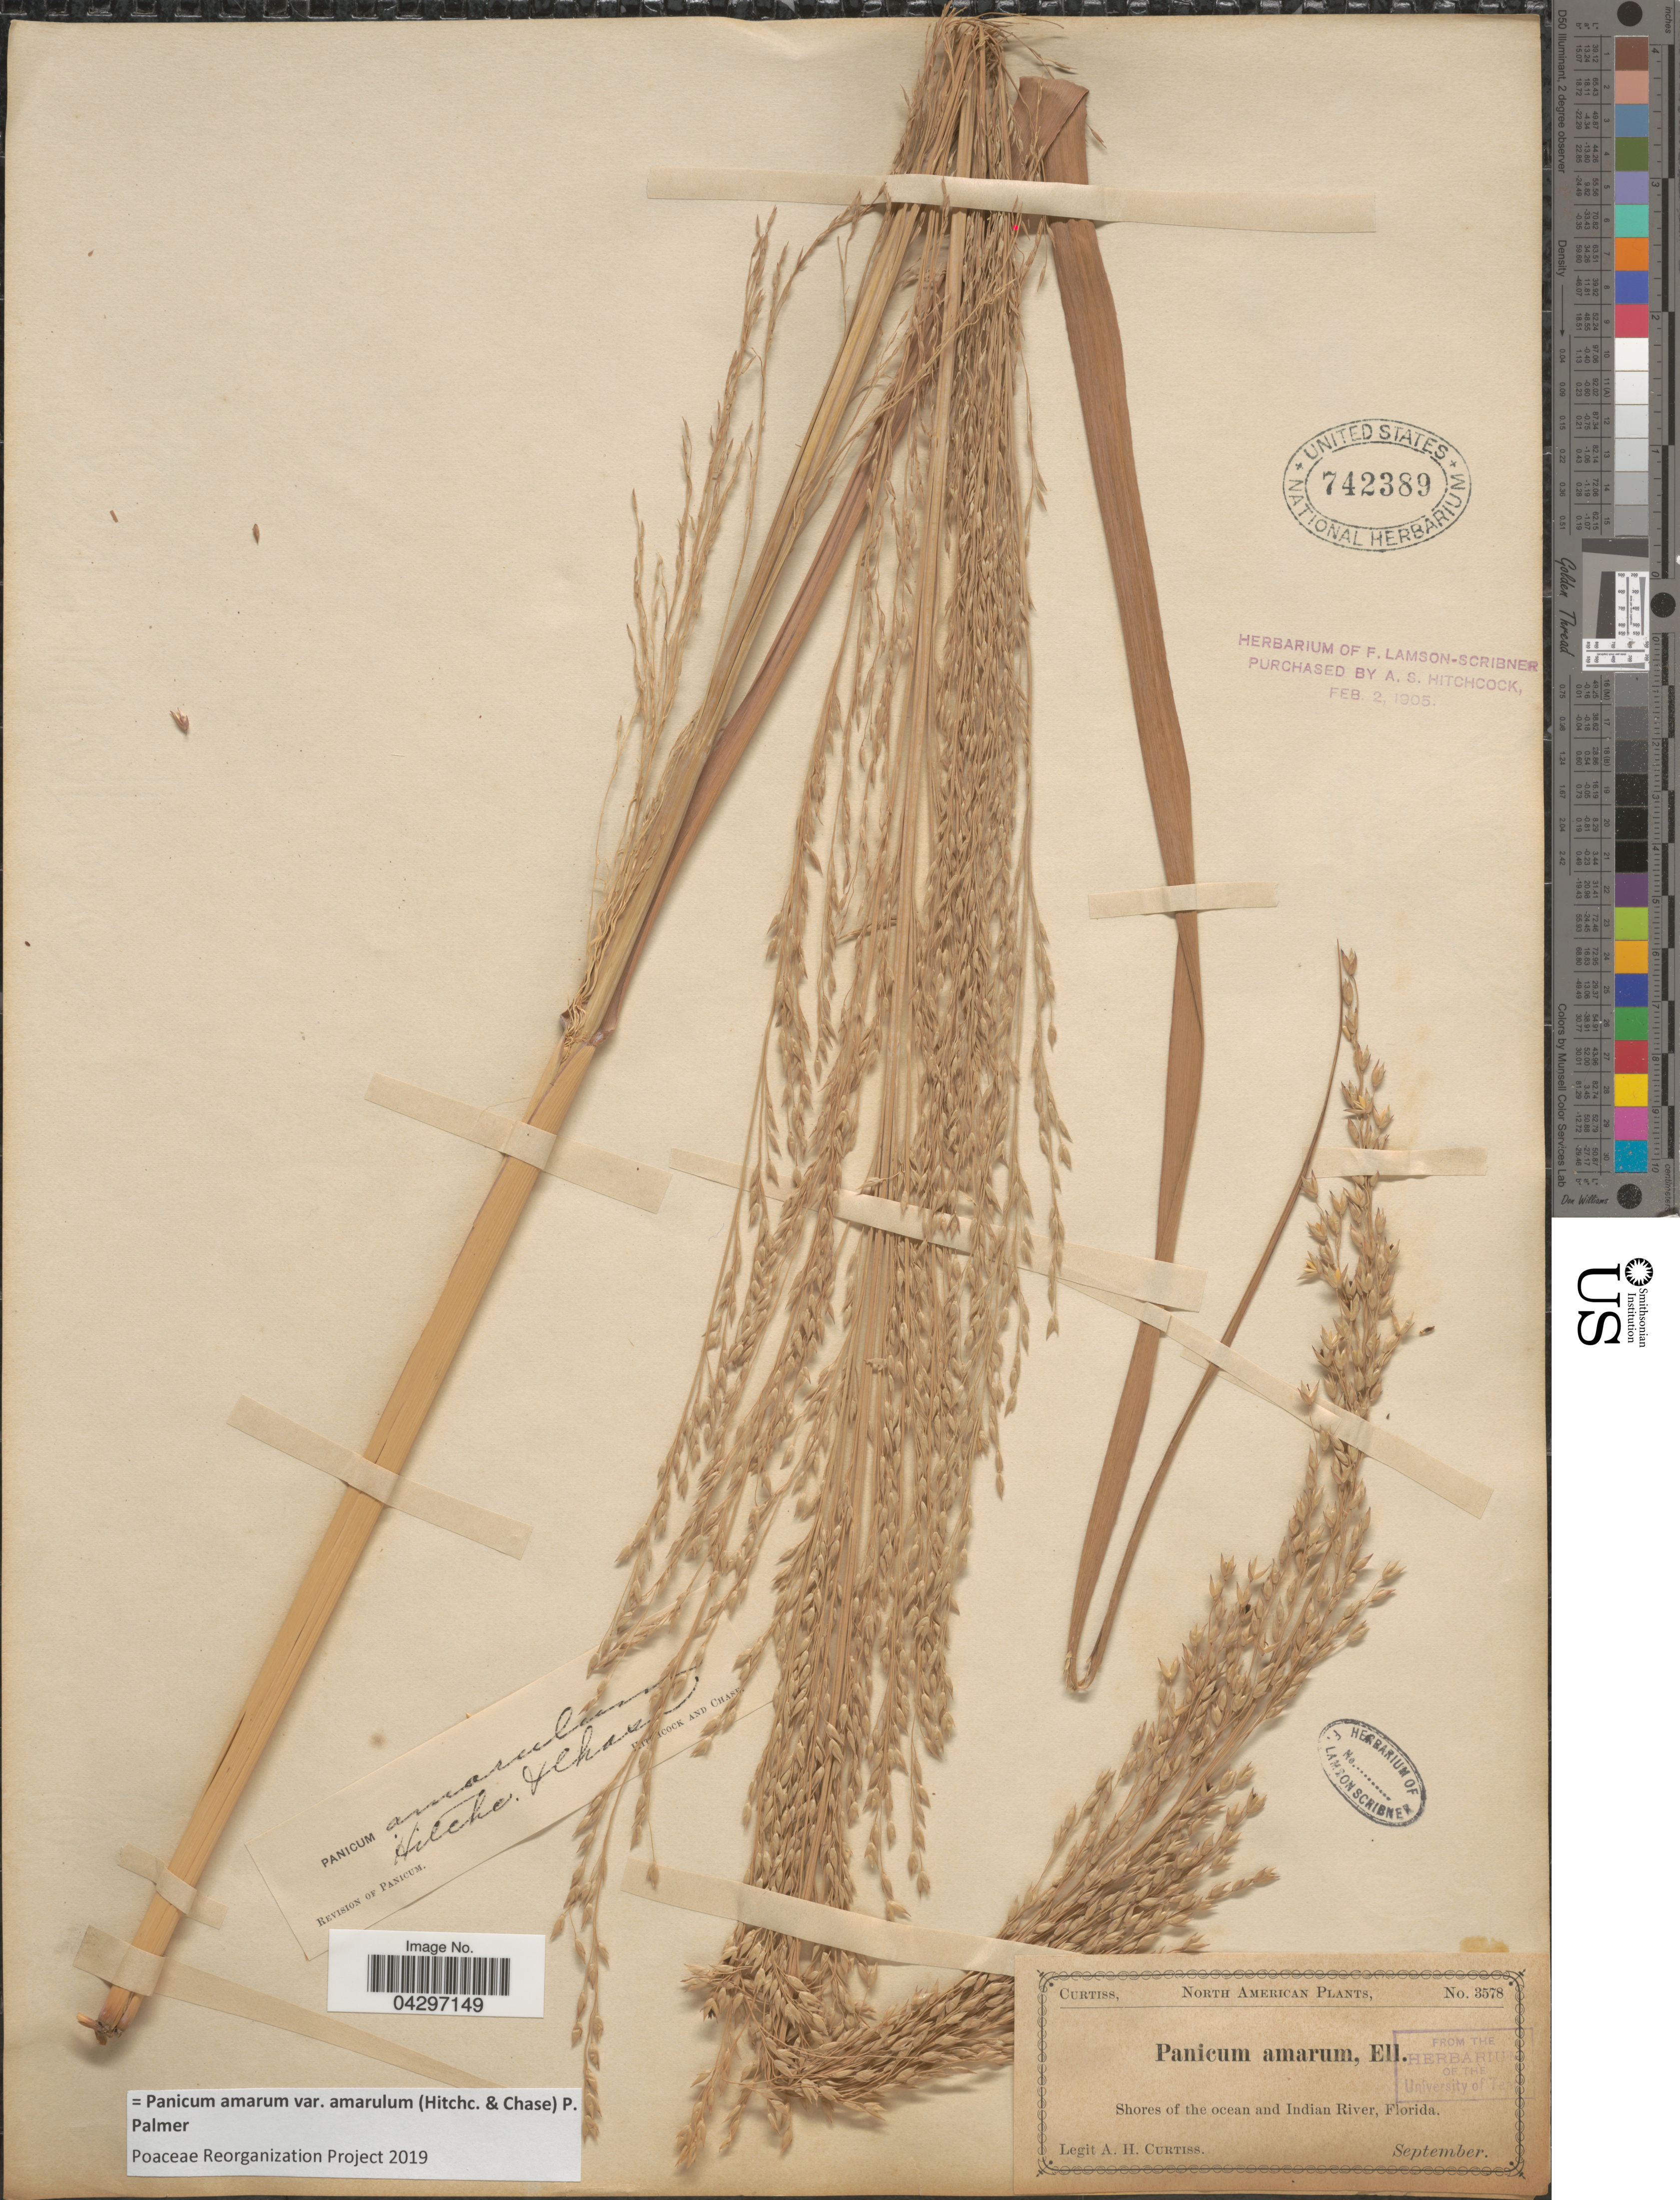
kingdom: Plantae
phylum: Tracheophyta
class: Liliopsida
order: Poales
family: Poaceae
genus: Panicum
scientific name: Panicum amarum var. amarulum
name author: (Hitchc. & Chase) Freckmann & Lelong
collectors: A. H. Curtiss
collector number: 3578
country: United States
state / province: Florida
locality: Shores of the ocean and Indian River.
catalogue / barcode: US 742389